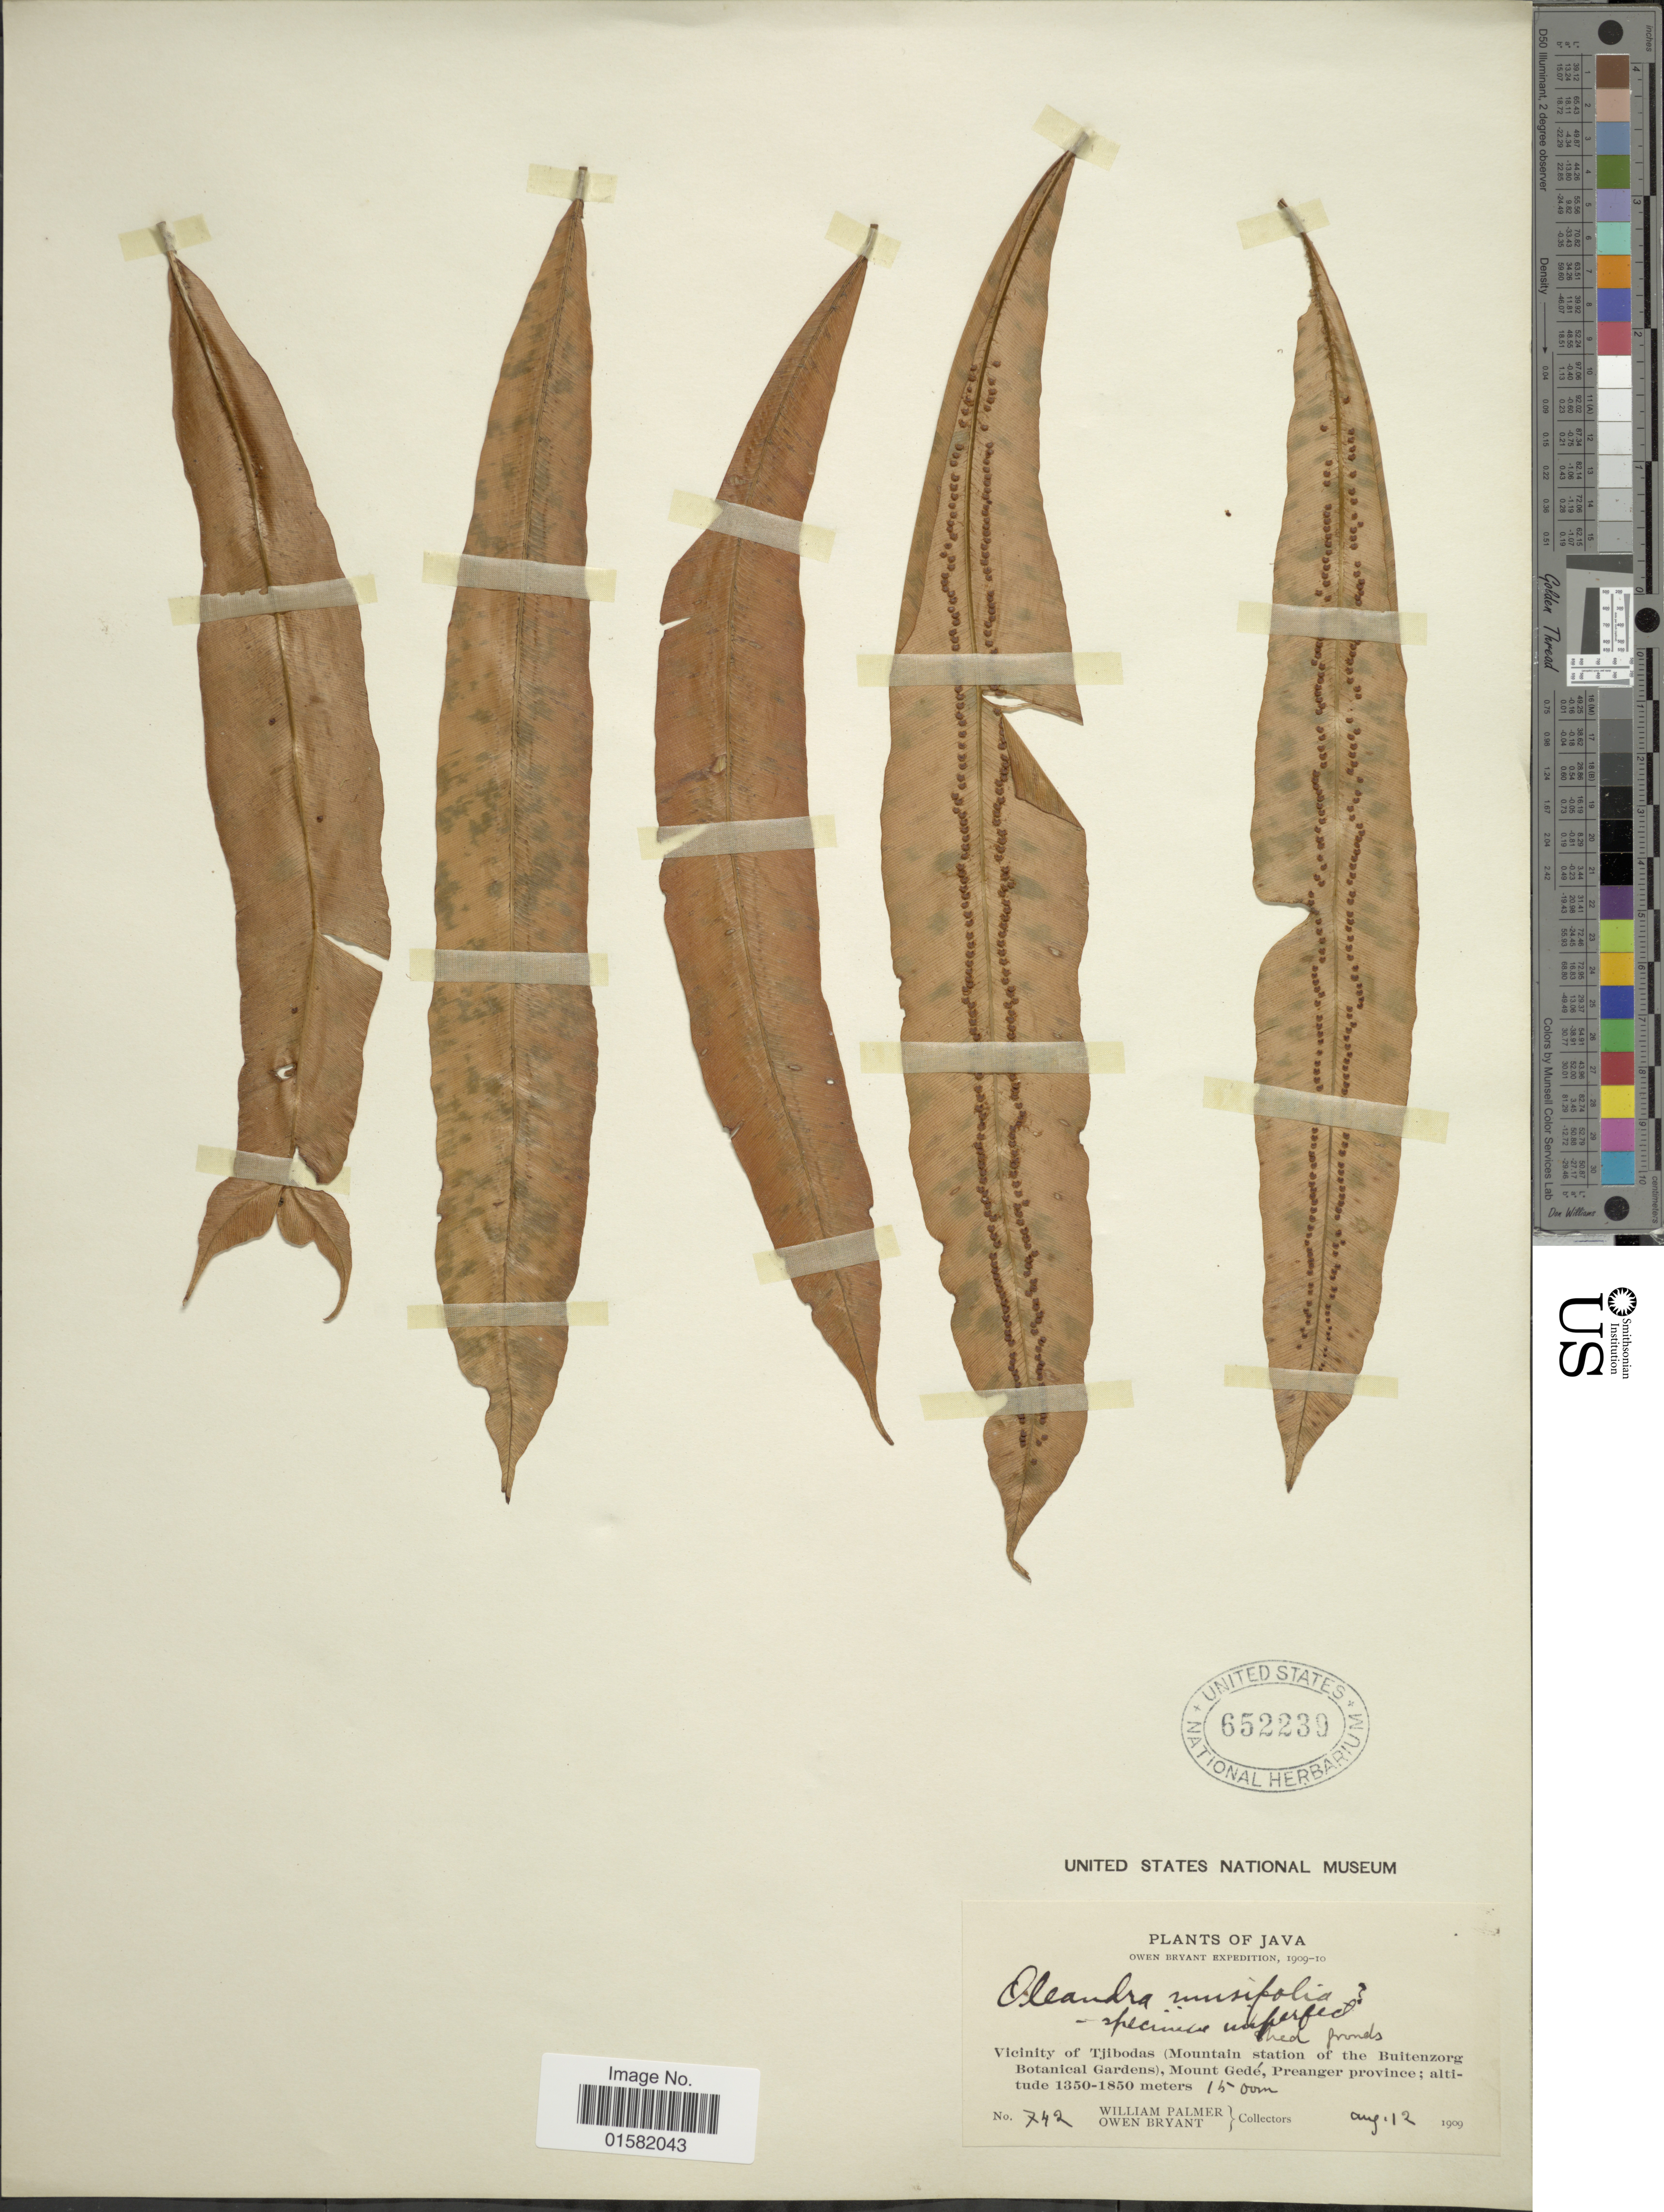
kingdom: Plantae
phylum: Tracheophyta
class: Polypodiopsida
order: Polypodiales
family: Oleandraceae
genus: Oleandra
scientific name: Oleandra musifolia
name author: (Bedd.) C. Presl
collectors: W. Palmer & O. Bryant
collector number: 742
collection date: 1909-08-12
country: Indonesia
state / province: Java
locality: Java, vicinity of Tjibodas (mountain station of the Buitenzorg Botanical Gardens), Mount Gedé, Preanger province.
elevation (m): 1500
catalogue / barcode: US 652239